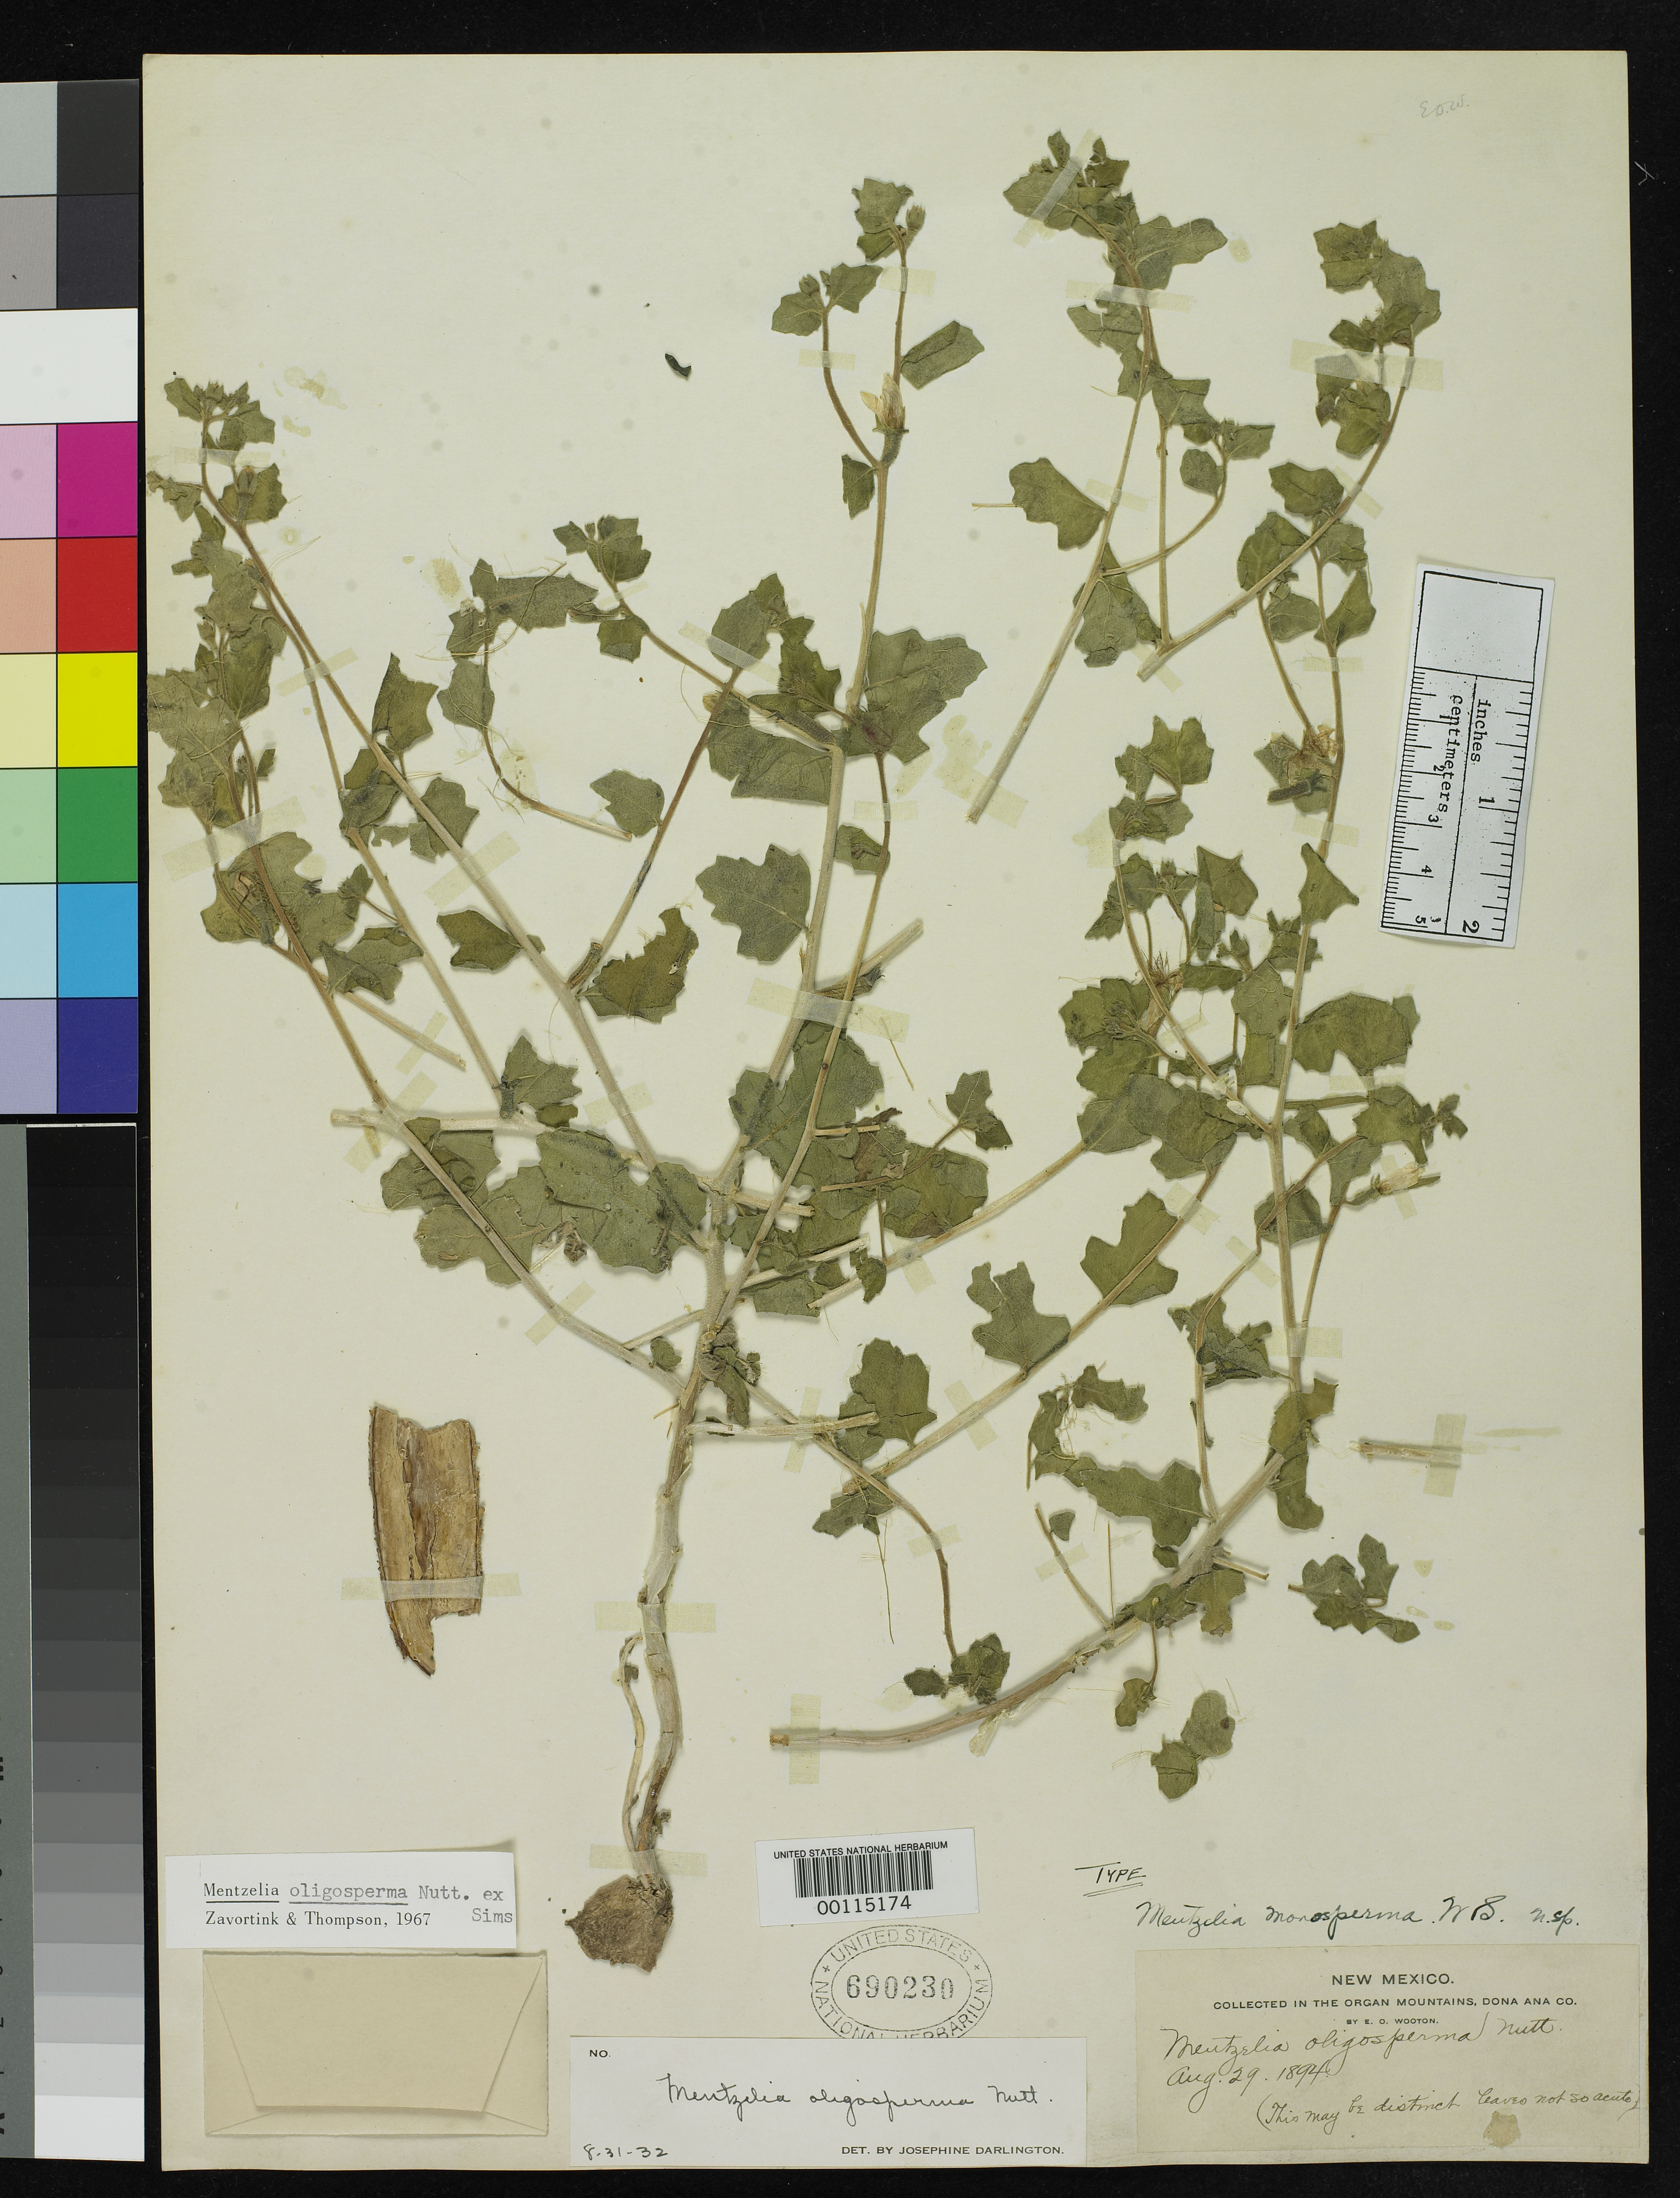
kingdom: Plantae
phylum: Tracheophyta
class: Magnoliopsida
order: Cornales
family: Loasaceae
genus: Mentzelia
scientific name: Mentzelia monosperma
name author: Wooton & Standl.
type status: Holotype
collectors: E. O. Wooton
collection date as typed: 29 Aug 1894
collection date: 1894-08-29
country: United States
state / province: New Mexico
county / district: Dona Ana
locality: Organ Mts.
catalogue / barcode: US 690230